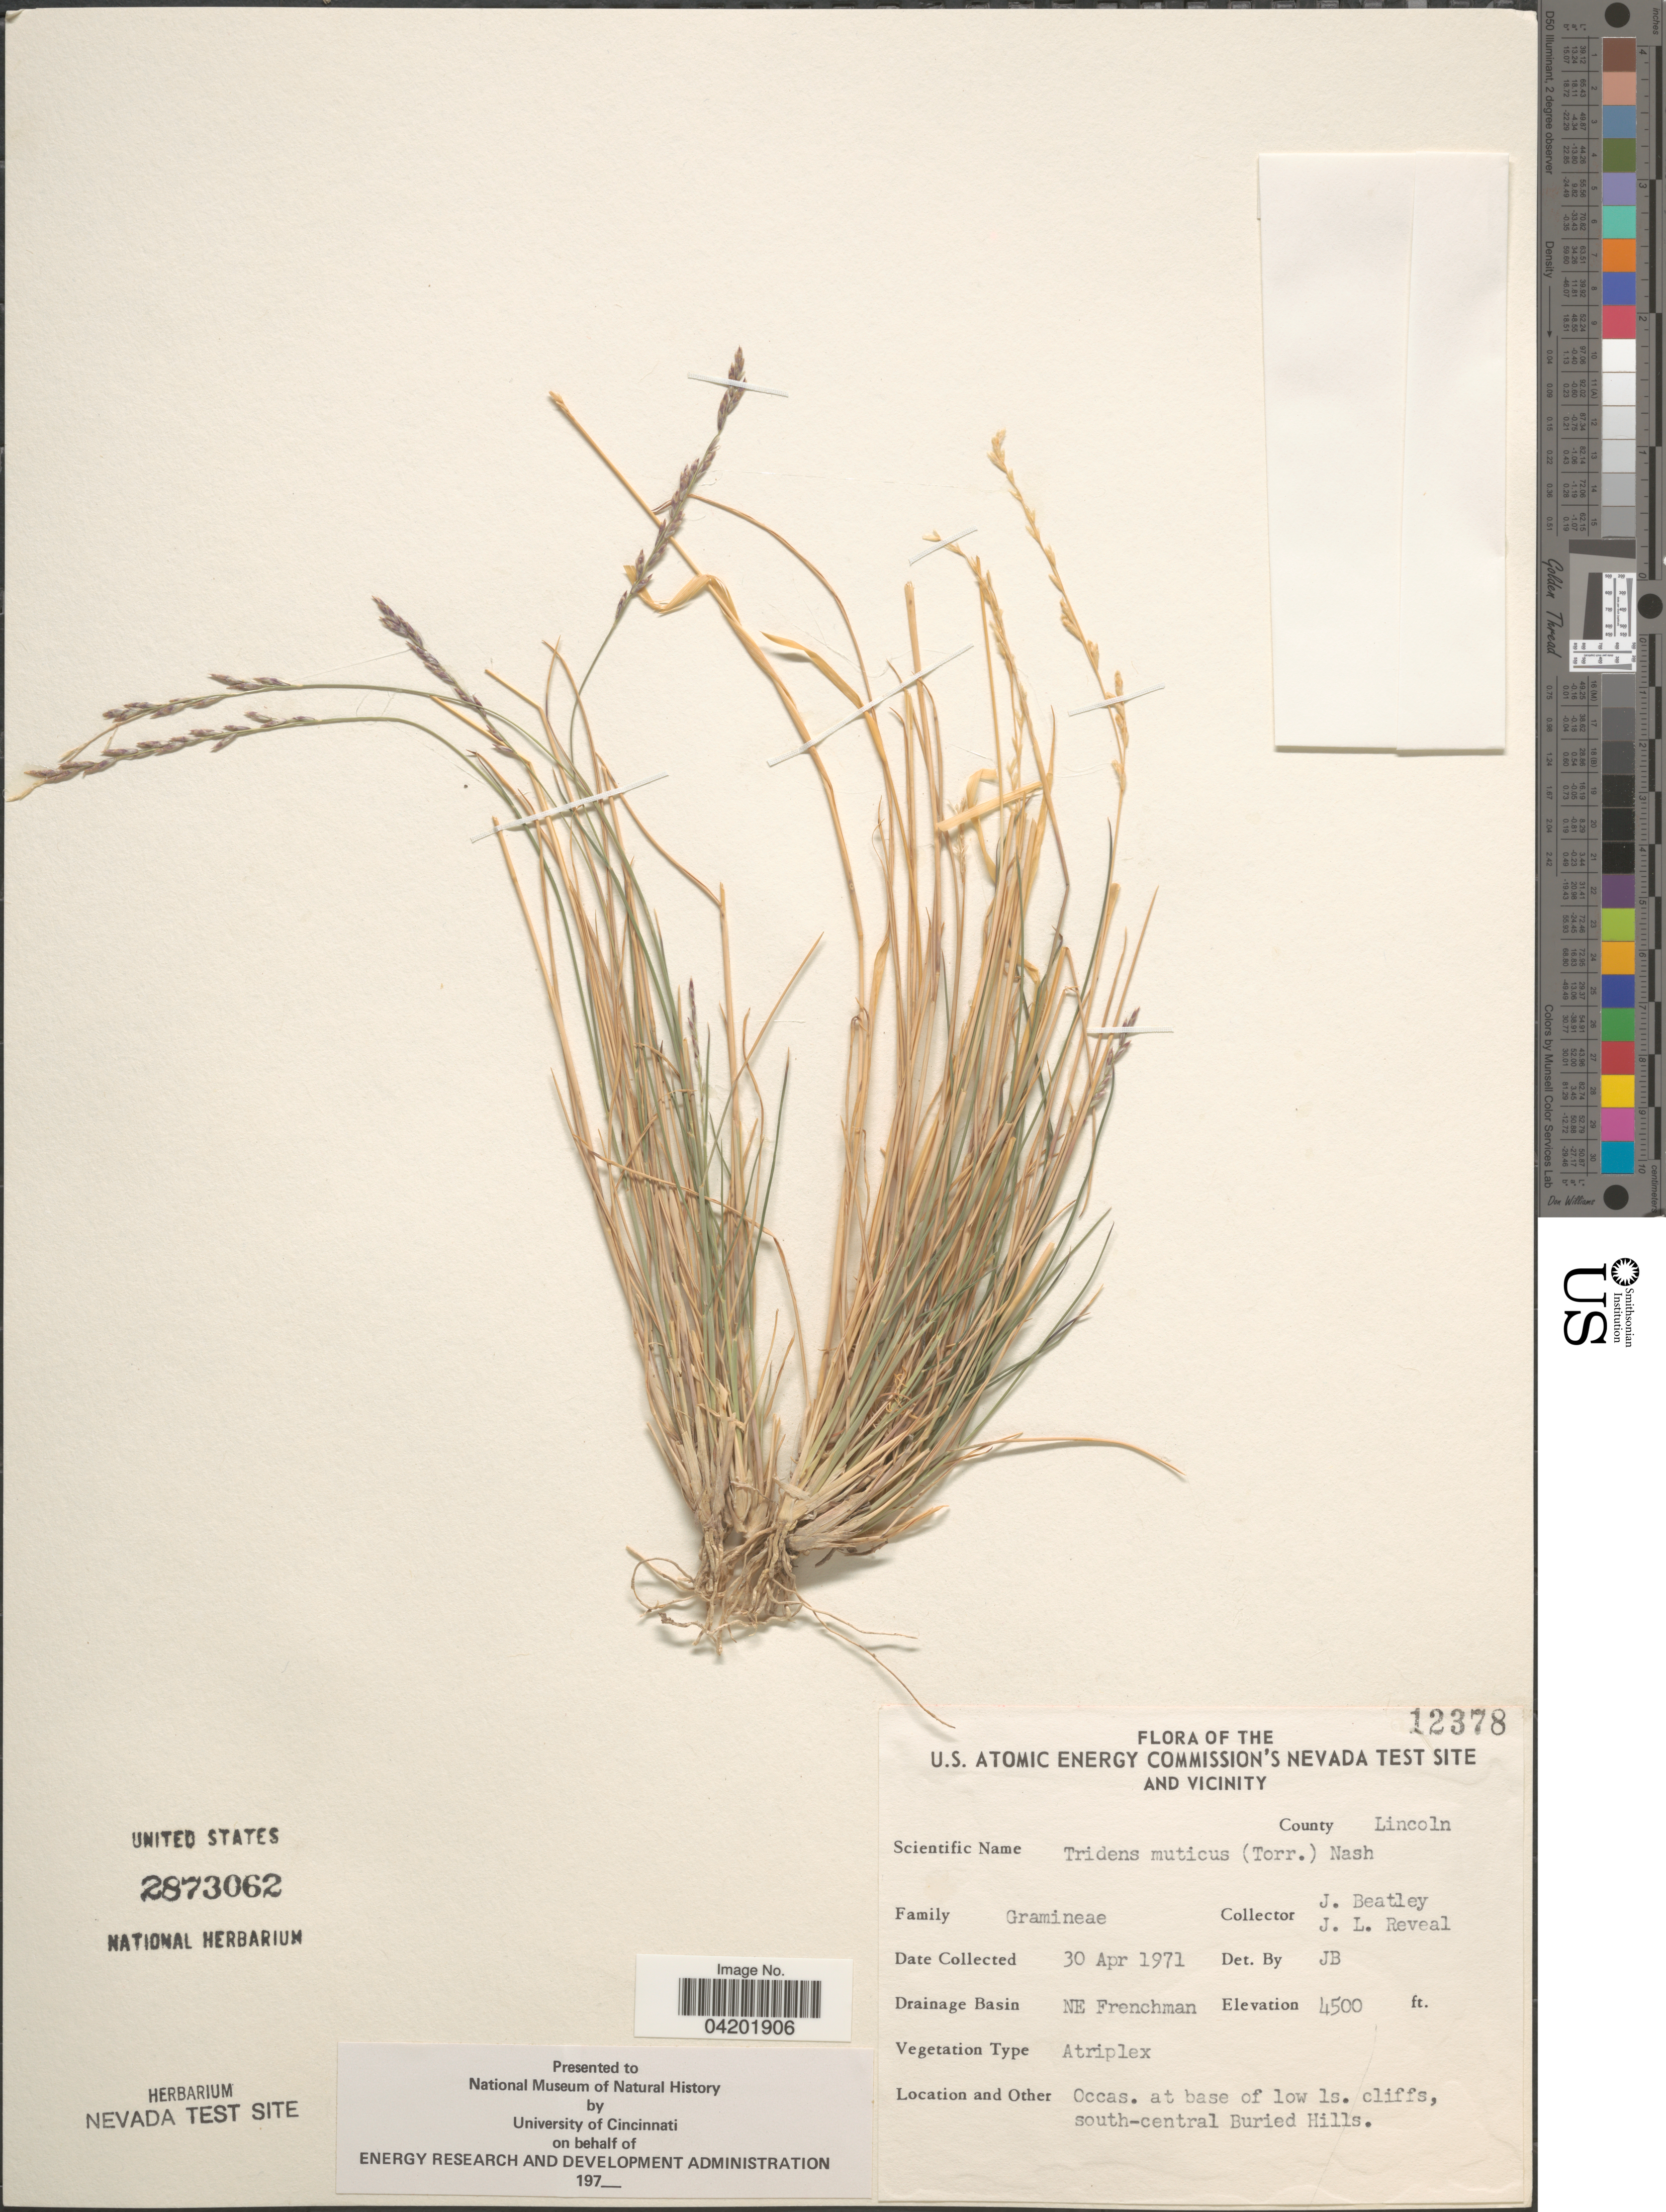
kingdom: Plantae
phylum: Tracheophyta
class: Liliopsida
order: Poales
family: Poaceae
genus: Tridentopsis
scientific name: Tridentopsis mutica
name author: (Torr.) P.M. Peterson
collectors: J. C. Beatley & J. L. Reveal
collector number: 12378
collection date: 1971-04-30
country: United States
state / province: Nevada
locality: The U.S. Atomic Energy Commission's Nevada Test Site and Vicinity. County Lincoln. Drainage Basin NE Frenchman. Occas. at base of low ls. cliffs, south-central Buried Hills.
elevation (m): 1372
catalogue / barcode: US 2873062